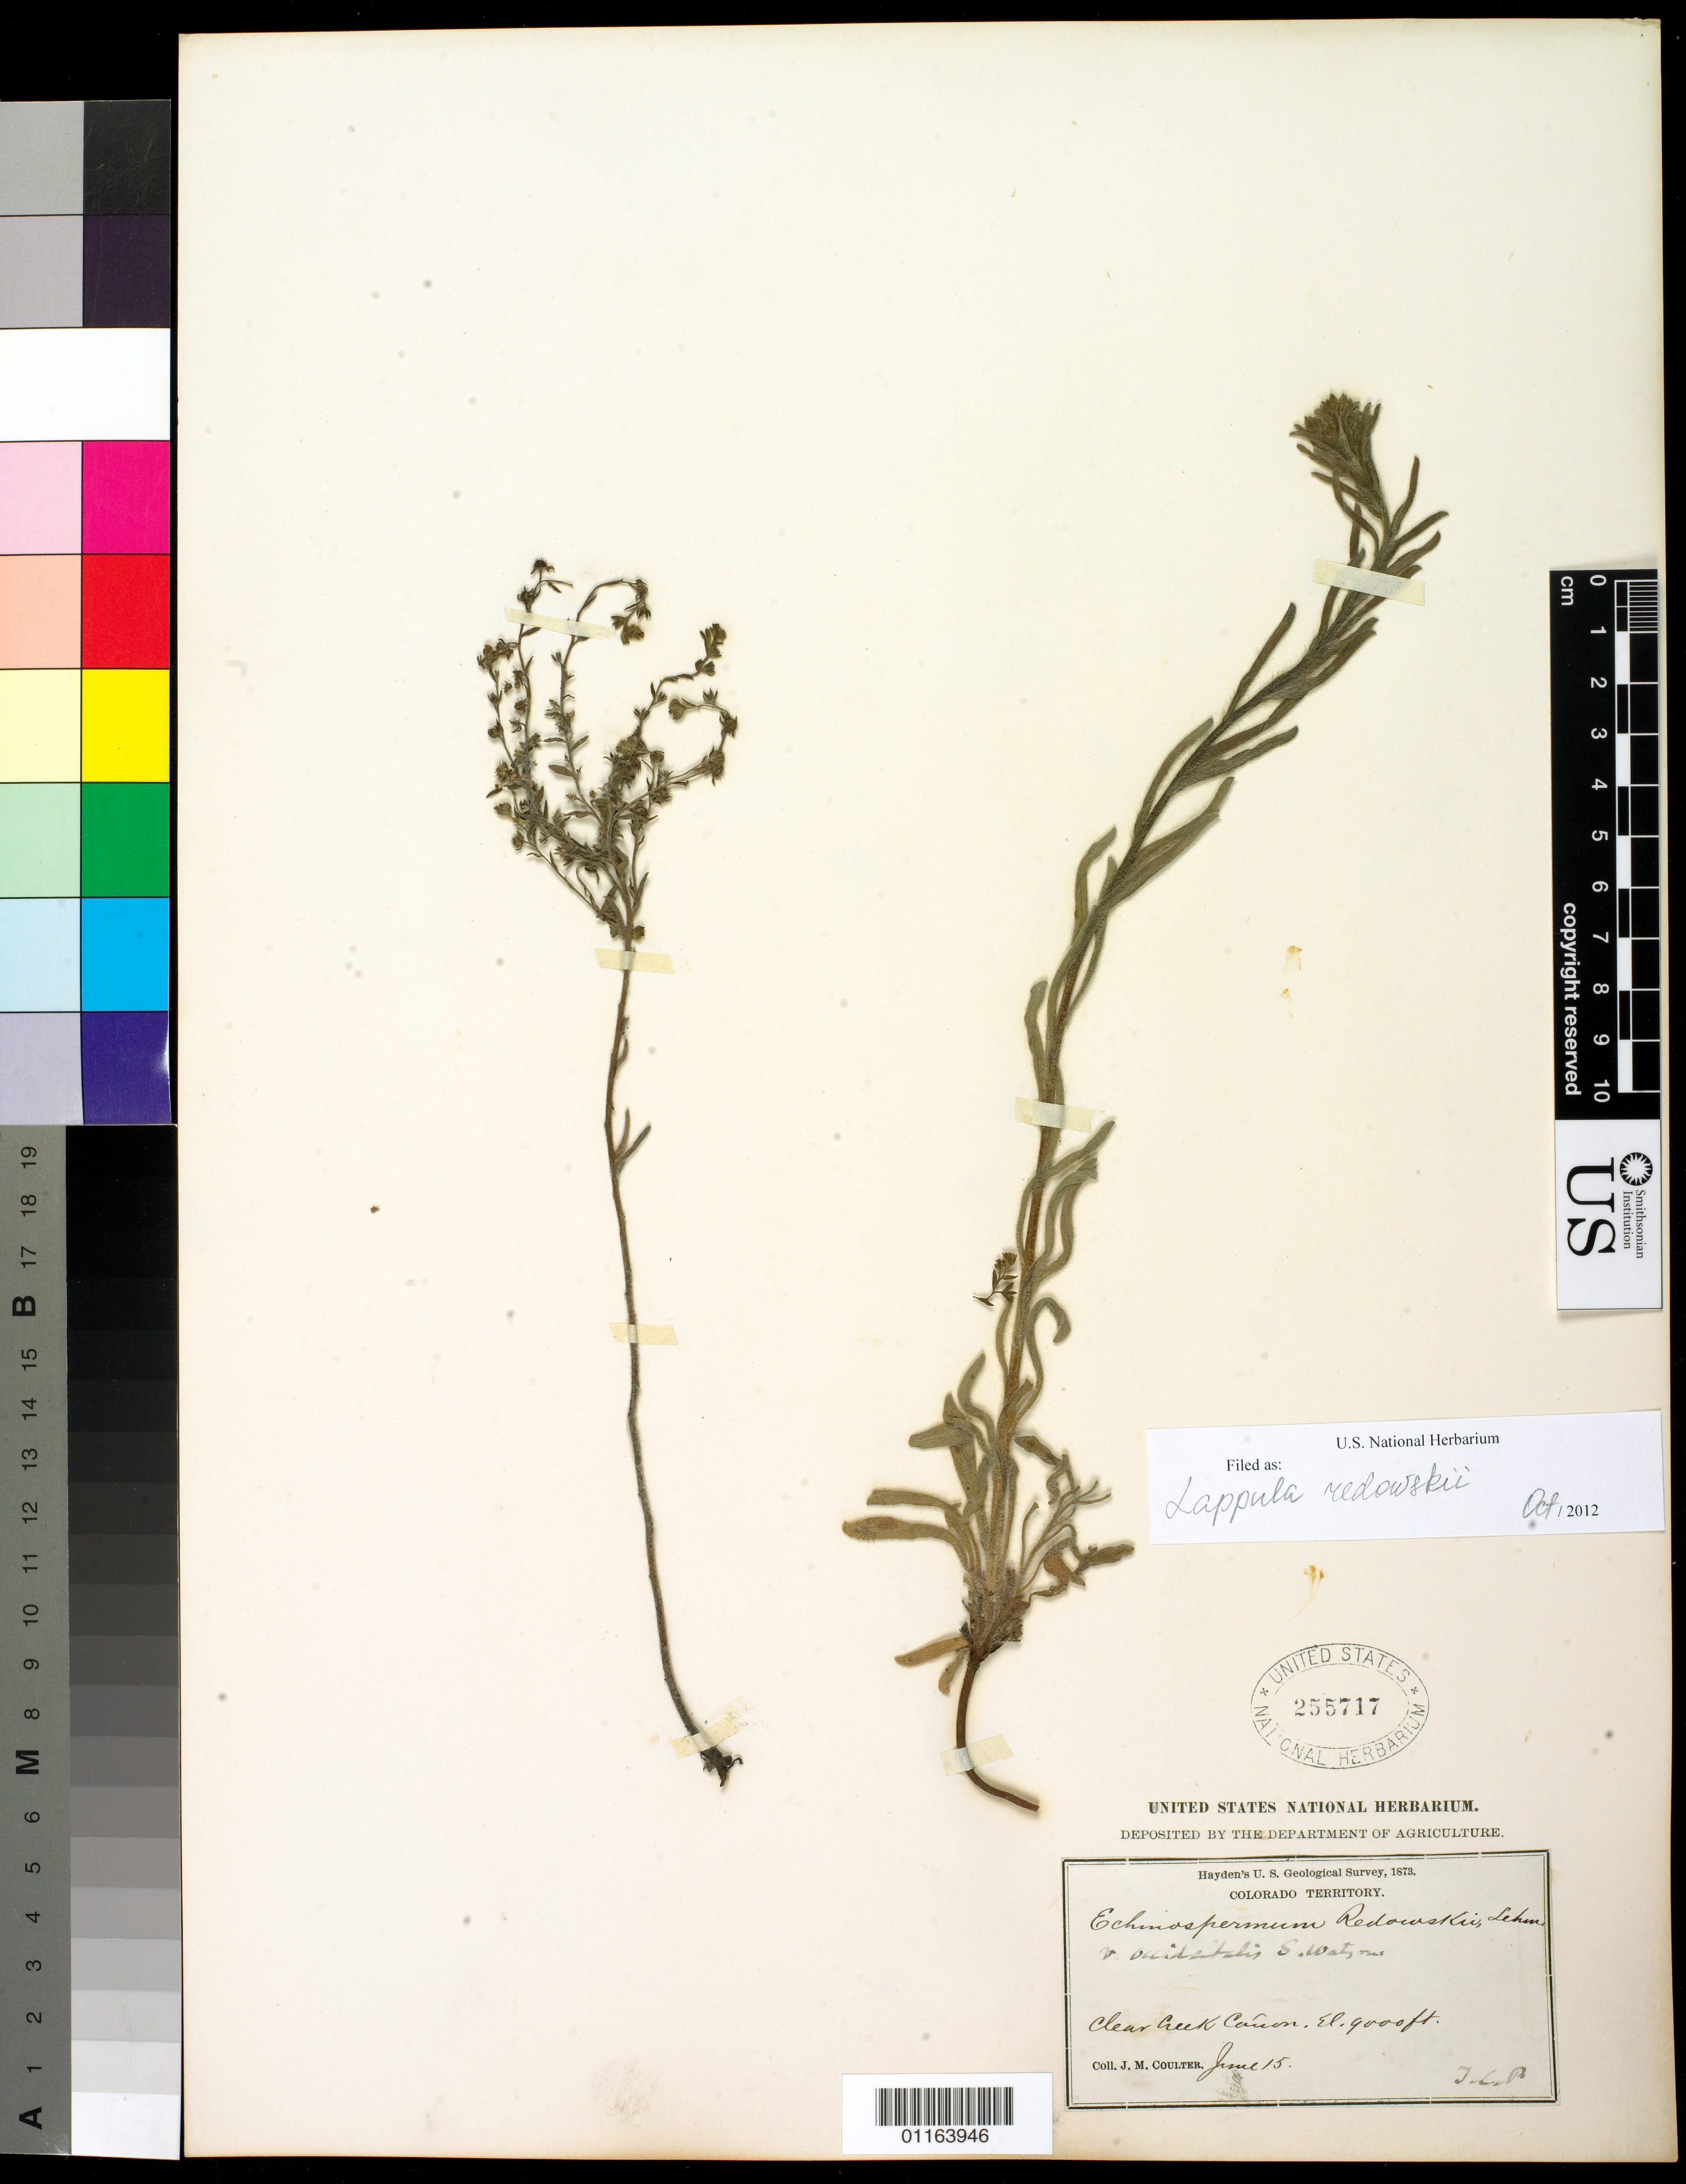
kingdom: Plantae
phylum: Tracheophyta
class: Magnoliopsida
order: Boraginales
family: Boraginaceae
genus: Lappula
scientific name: Lappula redowskii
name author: (Hornem.) Greene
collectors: J. M. Coulter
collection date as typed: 15 Jun 1873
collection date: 1873-06-15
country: United States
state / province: Colorado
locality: Clear Creek Canyon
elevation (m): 2743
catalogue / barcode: US 255717